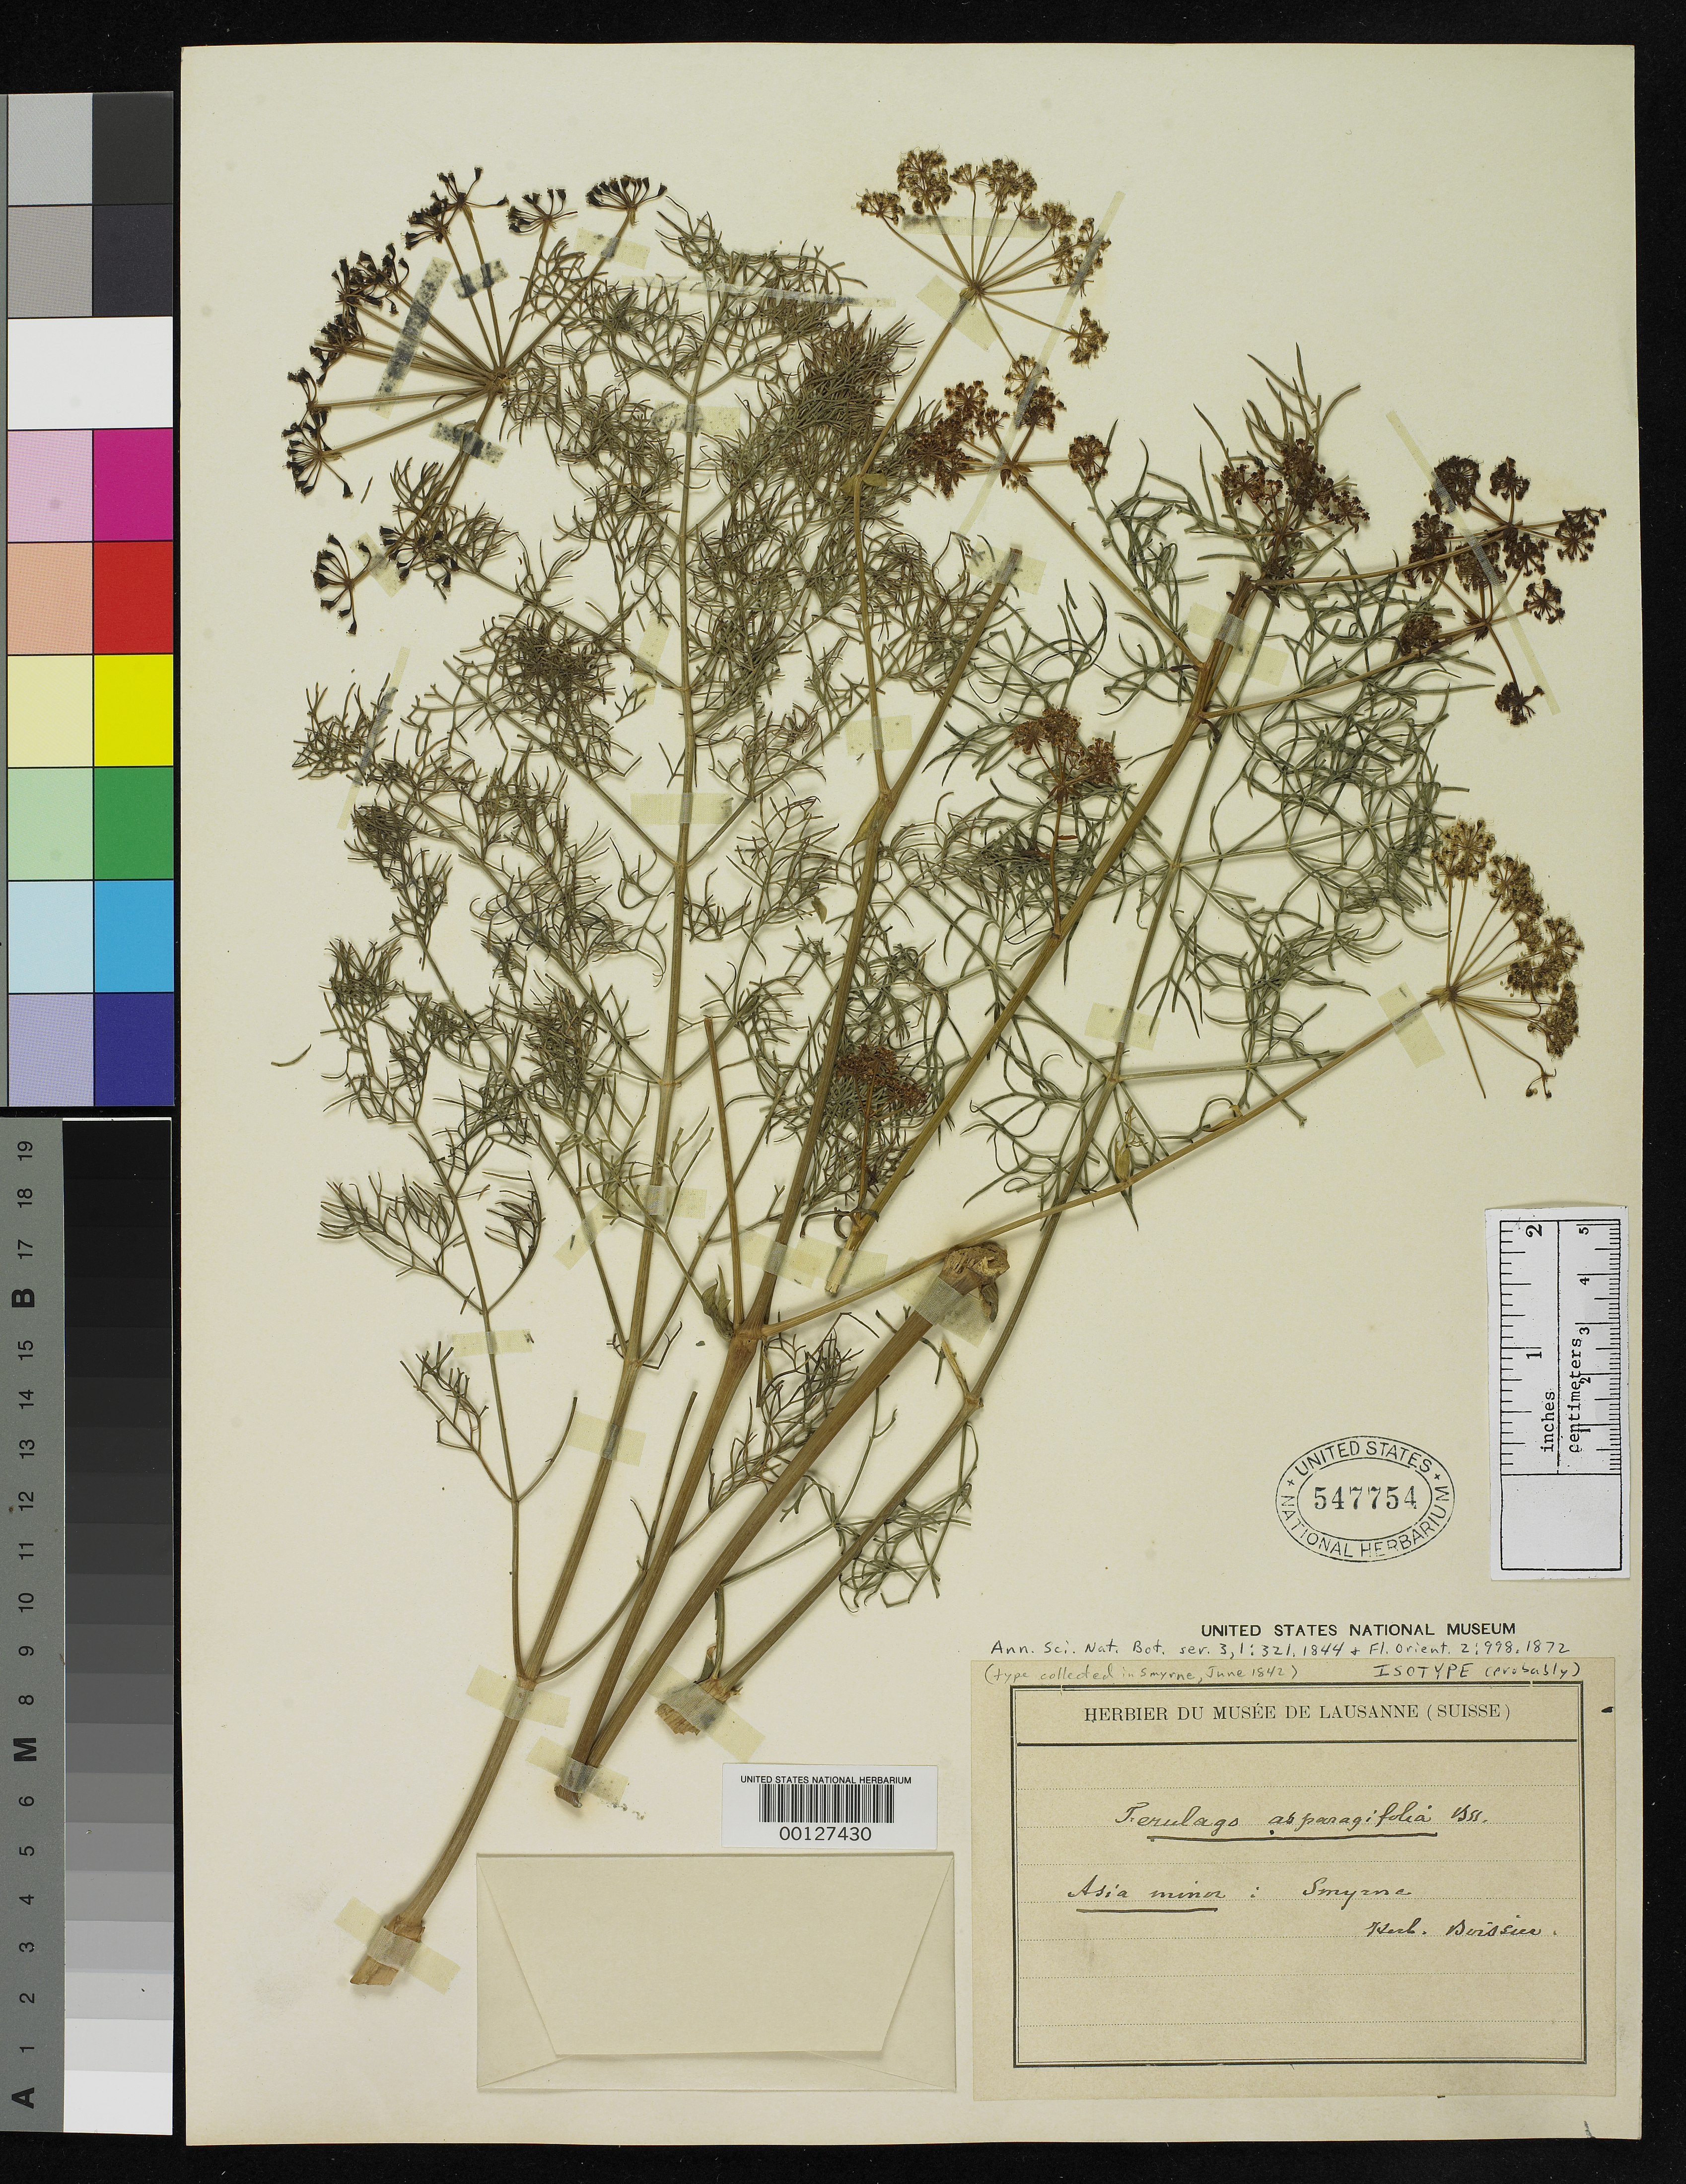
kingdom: Plantae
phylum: Tracheophyta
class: Magnoliopsida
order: Apiales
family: Apiaceae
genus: Ferulago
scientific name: Ferulago asparagifolia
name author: Boiss.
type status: Possible Isotype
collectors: K. G. Kotschy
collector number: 214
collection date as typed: Jun 1842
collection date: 1842-06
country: Turkey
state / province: Izmir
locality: Magnesia.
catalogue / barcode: US 547754